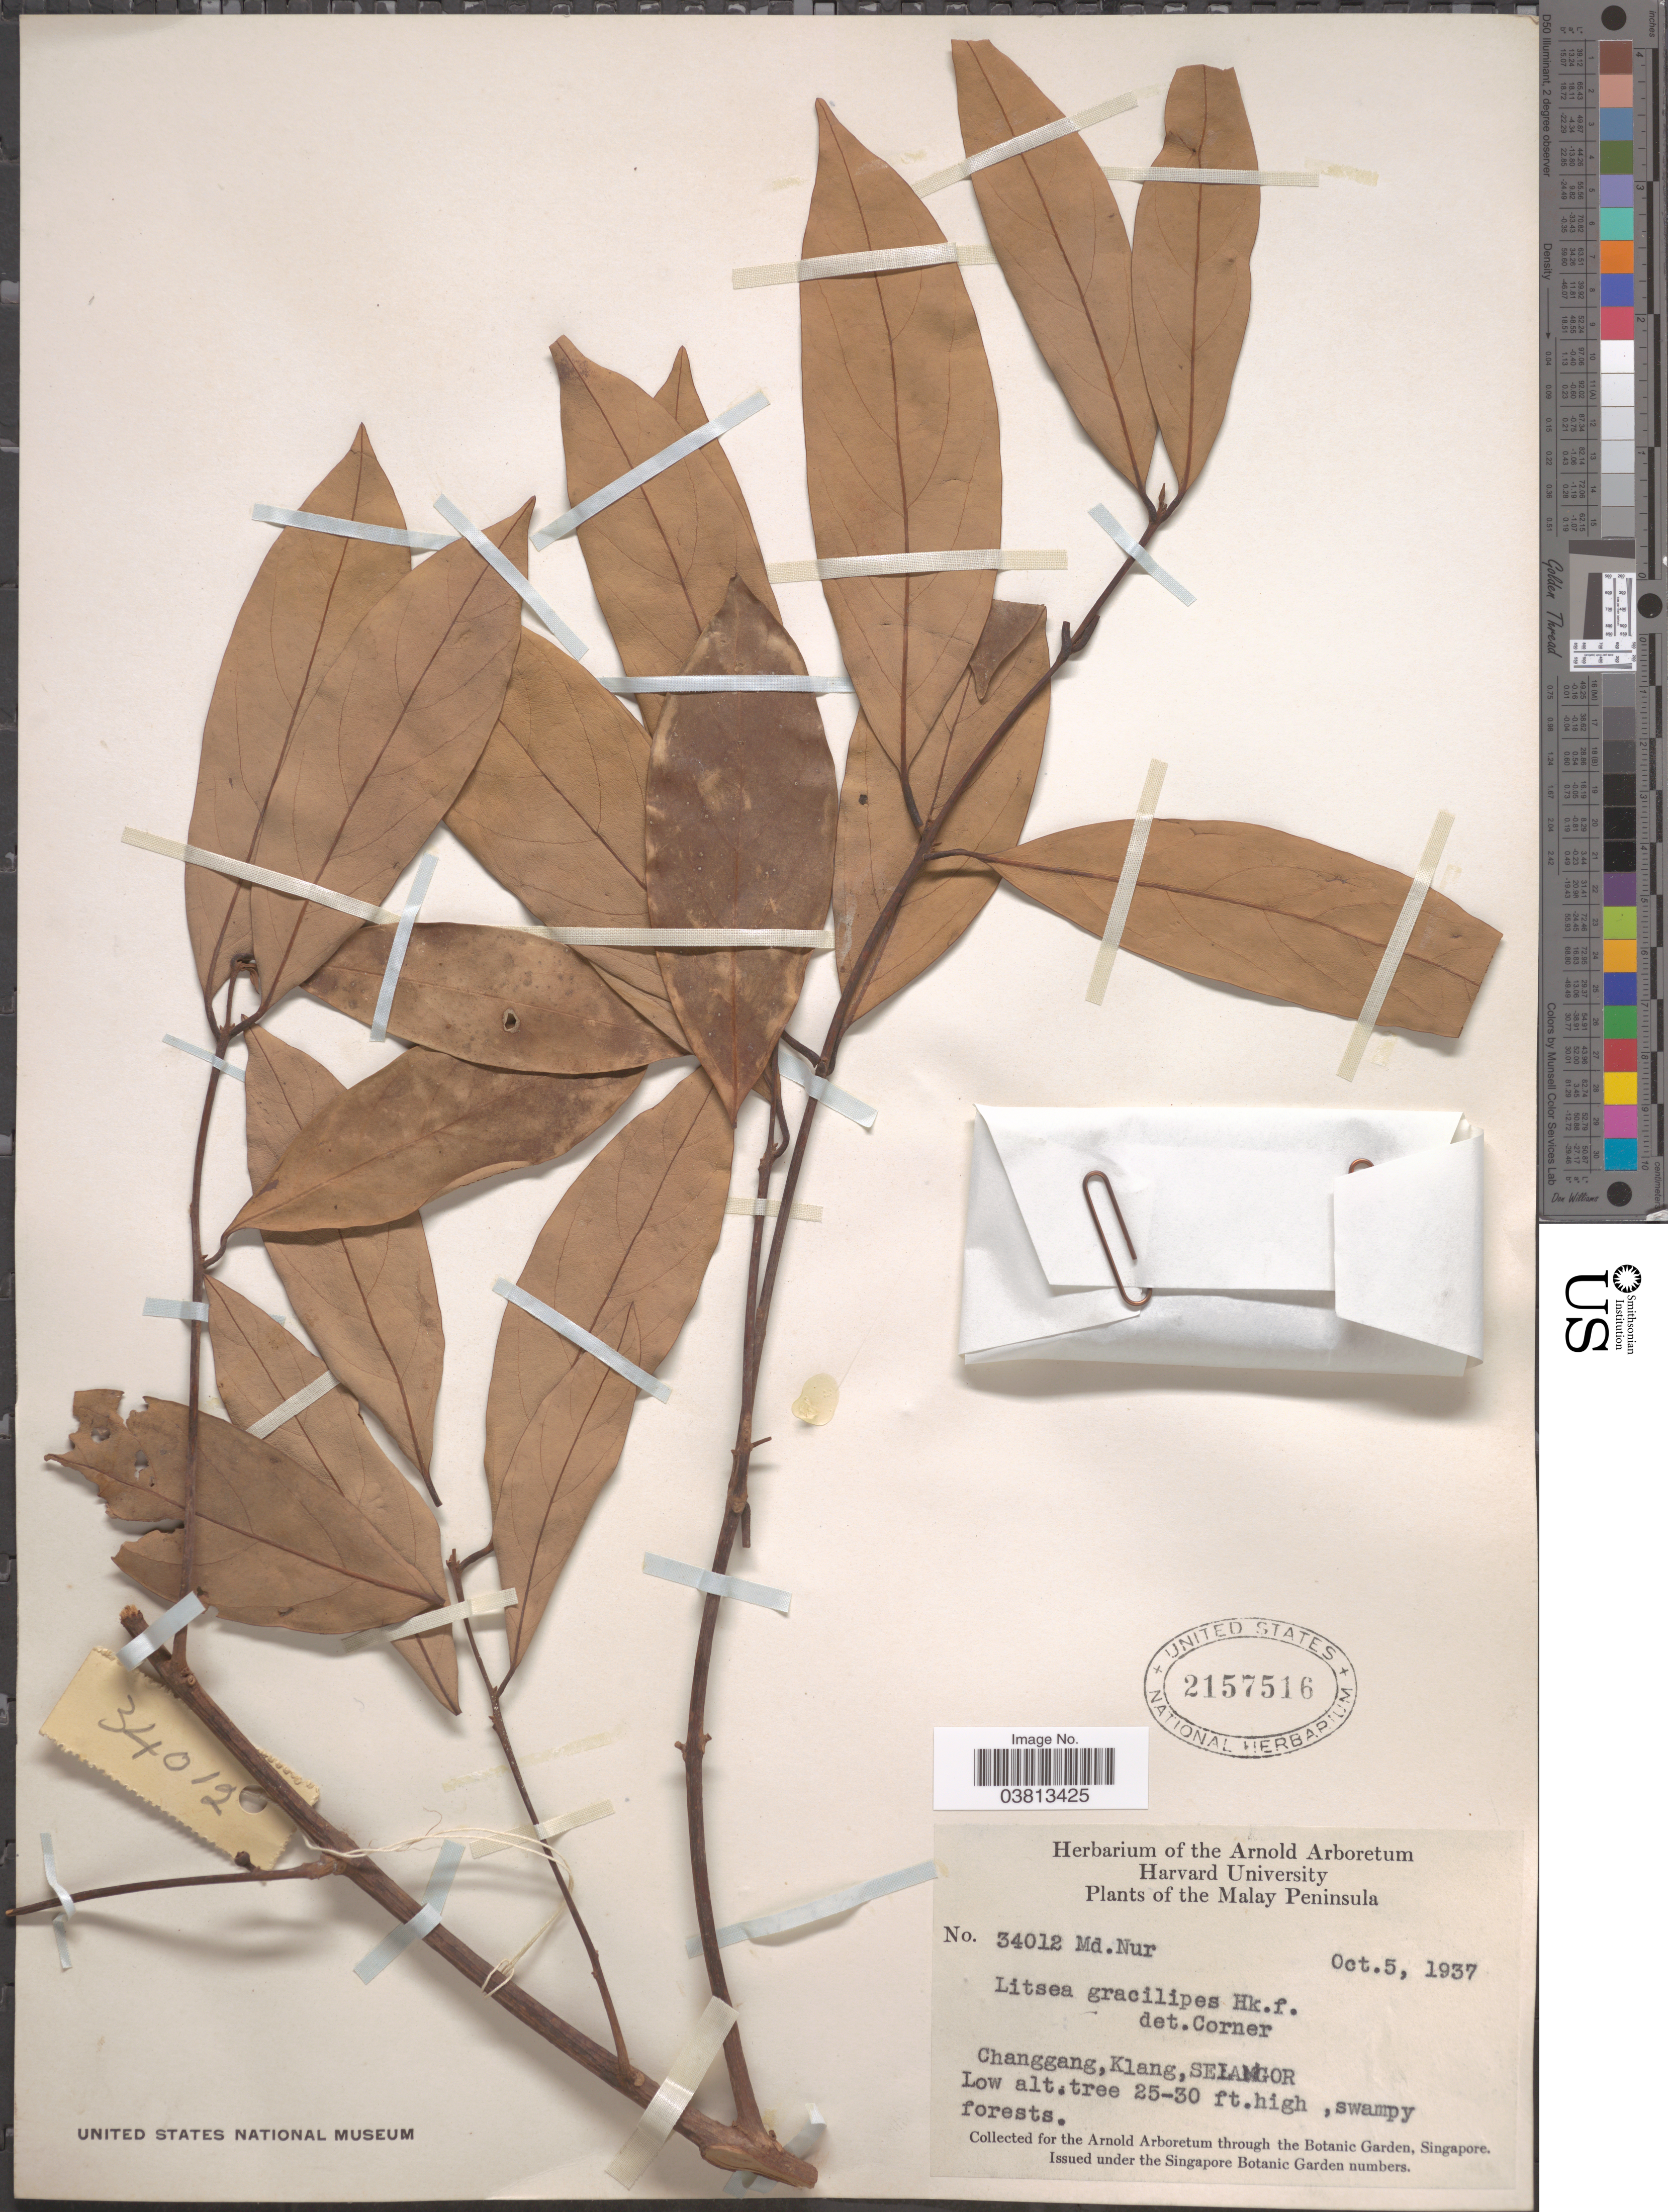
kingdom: Plantae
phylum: Tracheophyta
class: Magnoliopsida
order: Laurales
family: Lauraceae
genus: Litsea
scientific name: Litsea gracilipes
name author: Hemsl.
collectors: M. Nur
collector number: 34012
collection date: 1937-10-05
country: Malaysia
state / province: Selangor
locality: Malay Peninsula. Changgang, Klang.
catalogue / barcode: US 2157516